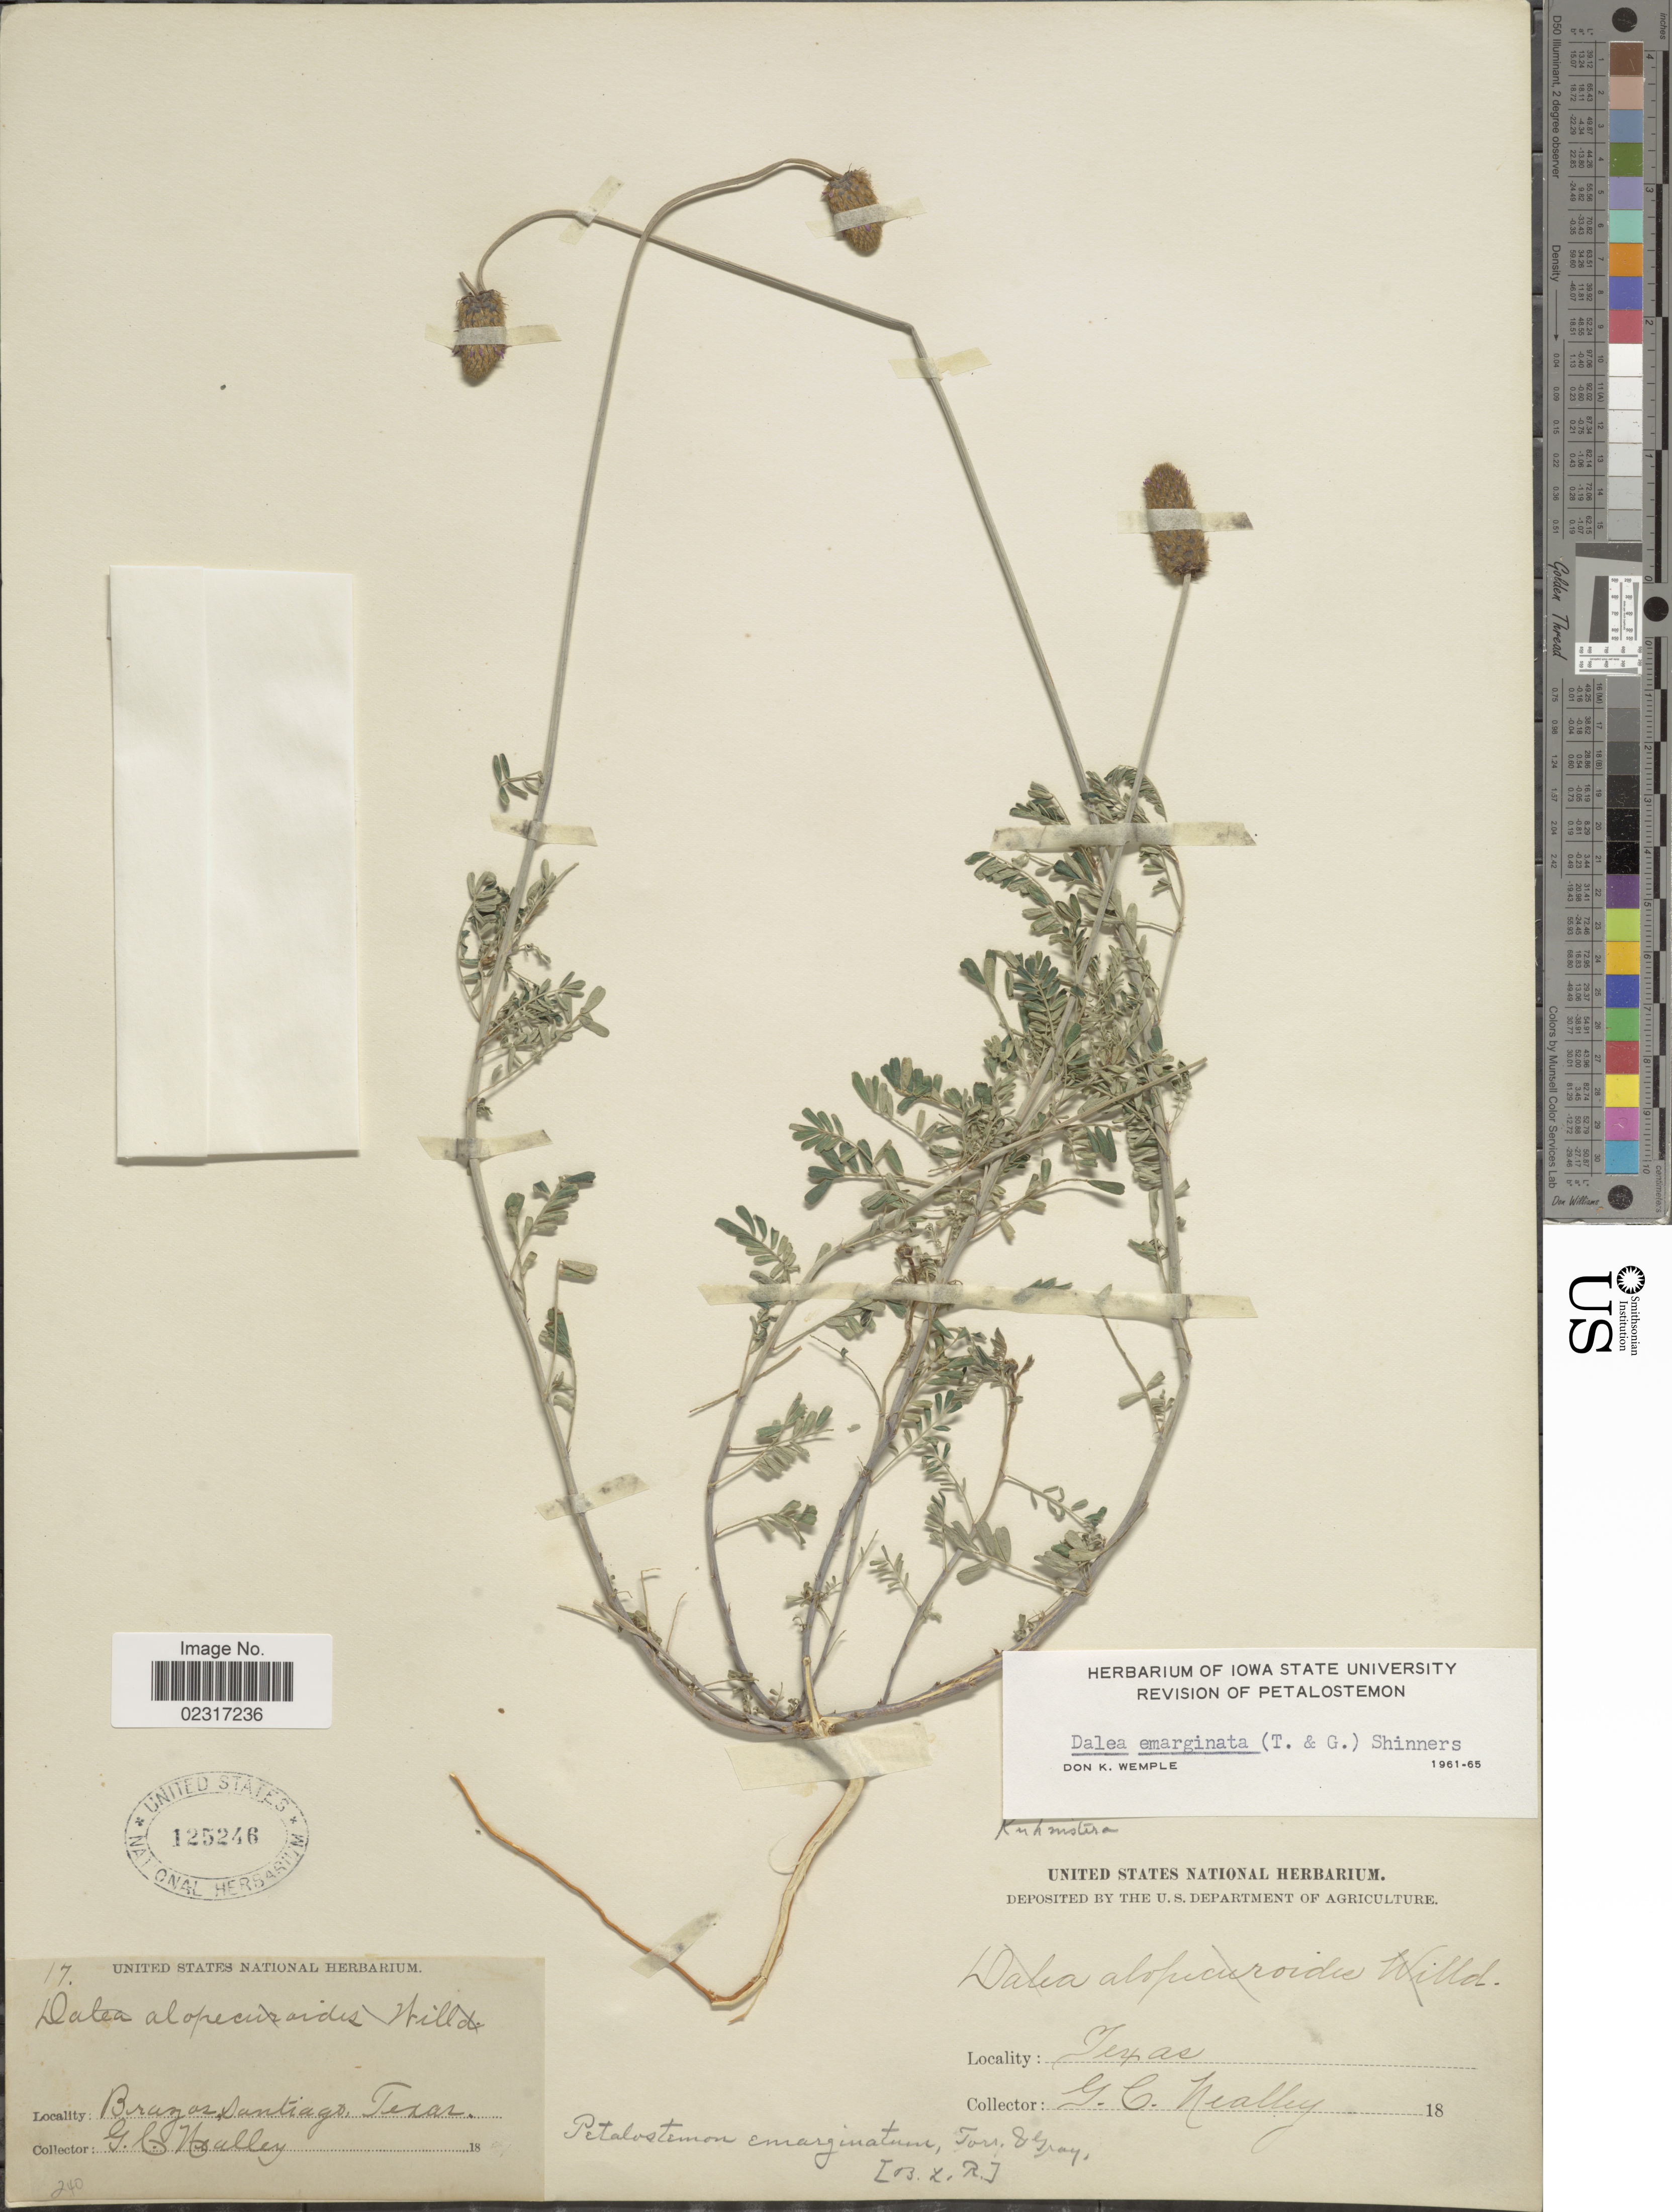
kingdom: Plantae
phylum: Tracheophyta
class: Magnoliopsida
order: Fabales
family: Fabaceae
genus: Dalea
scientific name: Dalea emarginata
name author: (Torr. & A. Gray) Shinners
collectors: G. Neally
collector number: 17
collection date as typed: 18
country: United States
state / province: Texas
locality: Brazos, Santiago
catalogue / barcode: US 125246